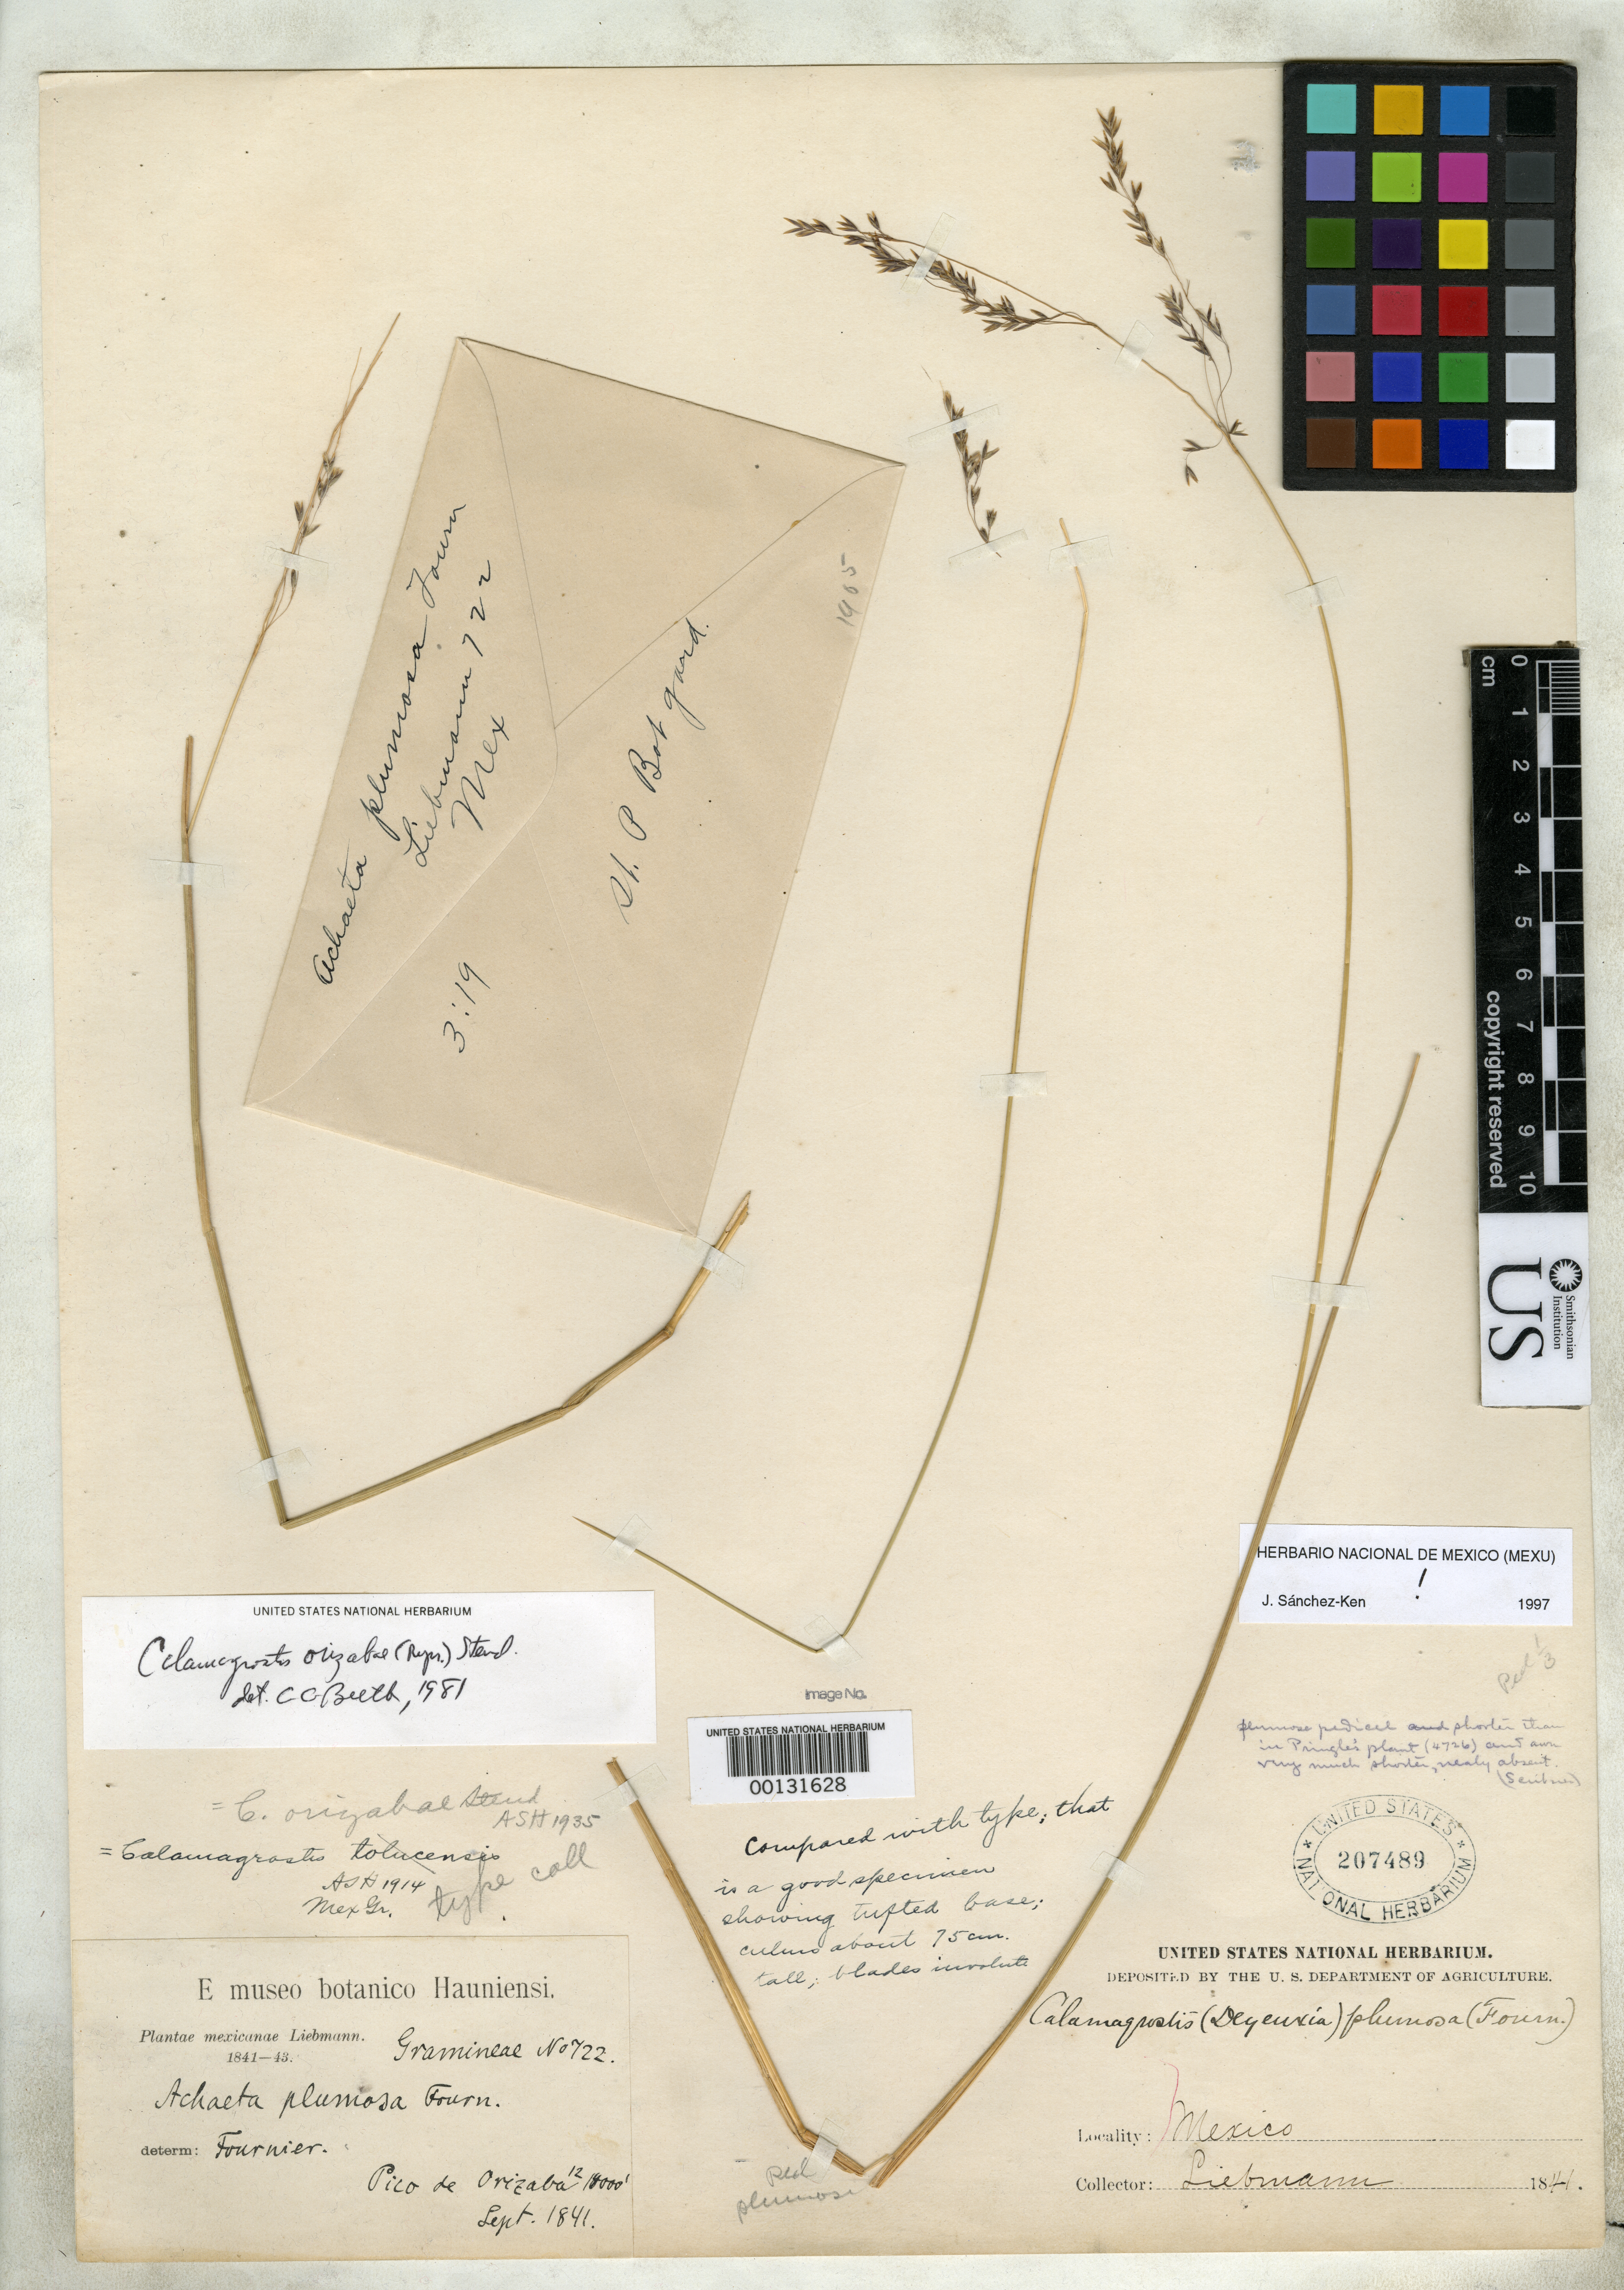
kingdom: Plantae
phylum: Tracheophyta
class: Liliopsida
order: Poales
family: Poaceae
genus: Achaeta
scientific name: Achaeta plumosa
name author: E. Fourn.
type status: Isotype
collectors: F. M. Liebmann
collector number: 722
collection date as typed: Sep 1841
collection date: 1841-09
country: Mexico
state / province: Veracruz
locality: Pico de Orizaba.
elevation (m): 3048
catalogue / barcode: US 207489